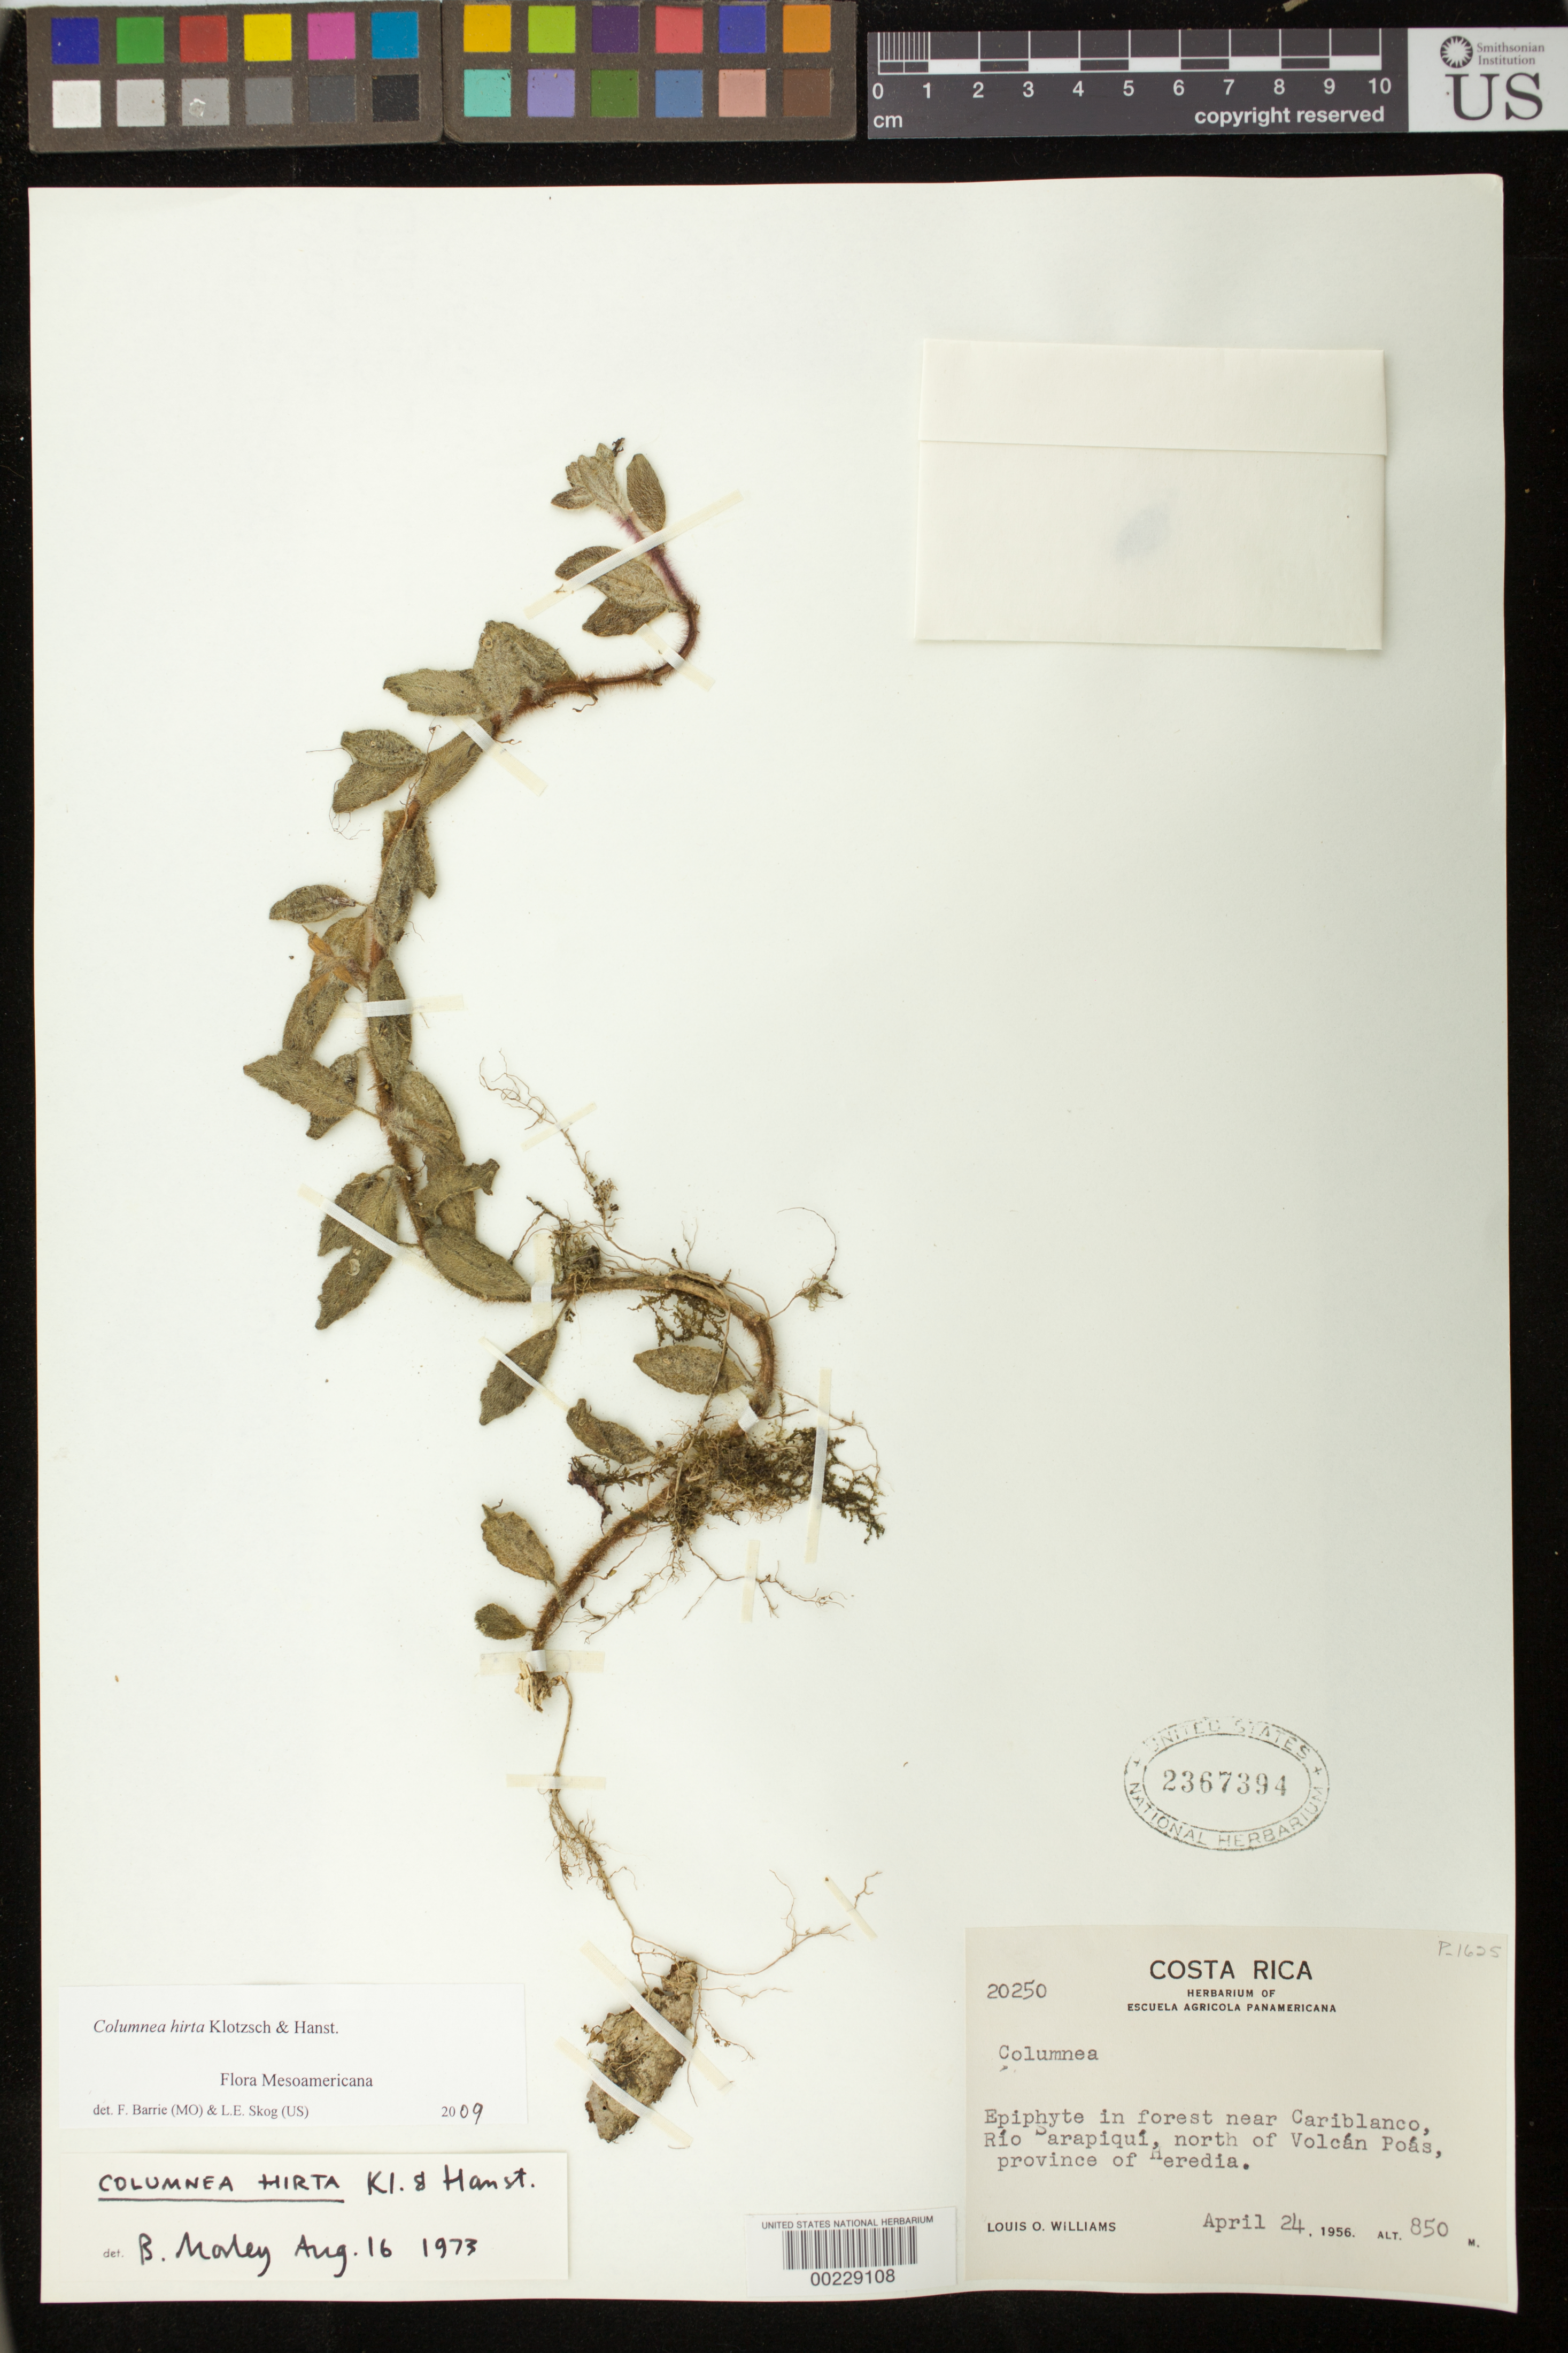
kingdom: Plantae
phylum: Tracheophyta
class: Magnoliopsida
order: Lamiales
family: Gesneriaceae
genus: Columnea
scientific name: Columnea hirta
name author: Klotzsch & Hanst.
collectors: L. O. Williams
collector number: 20250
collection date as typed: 24 Apr 1956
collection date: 1956-04-24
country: Costa Rica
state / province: Heredia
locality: Near Cariblanco, Rio Sarapiqui, N of Volcan Poas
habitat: In forest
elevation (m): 850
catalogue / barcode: US 2367394